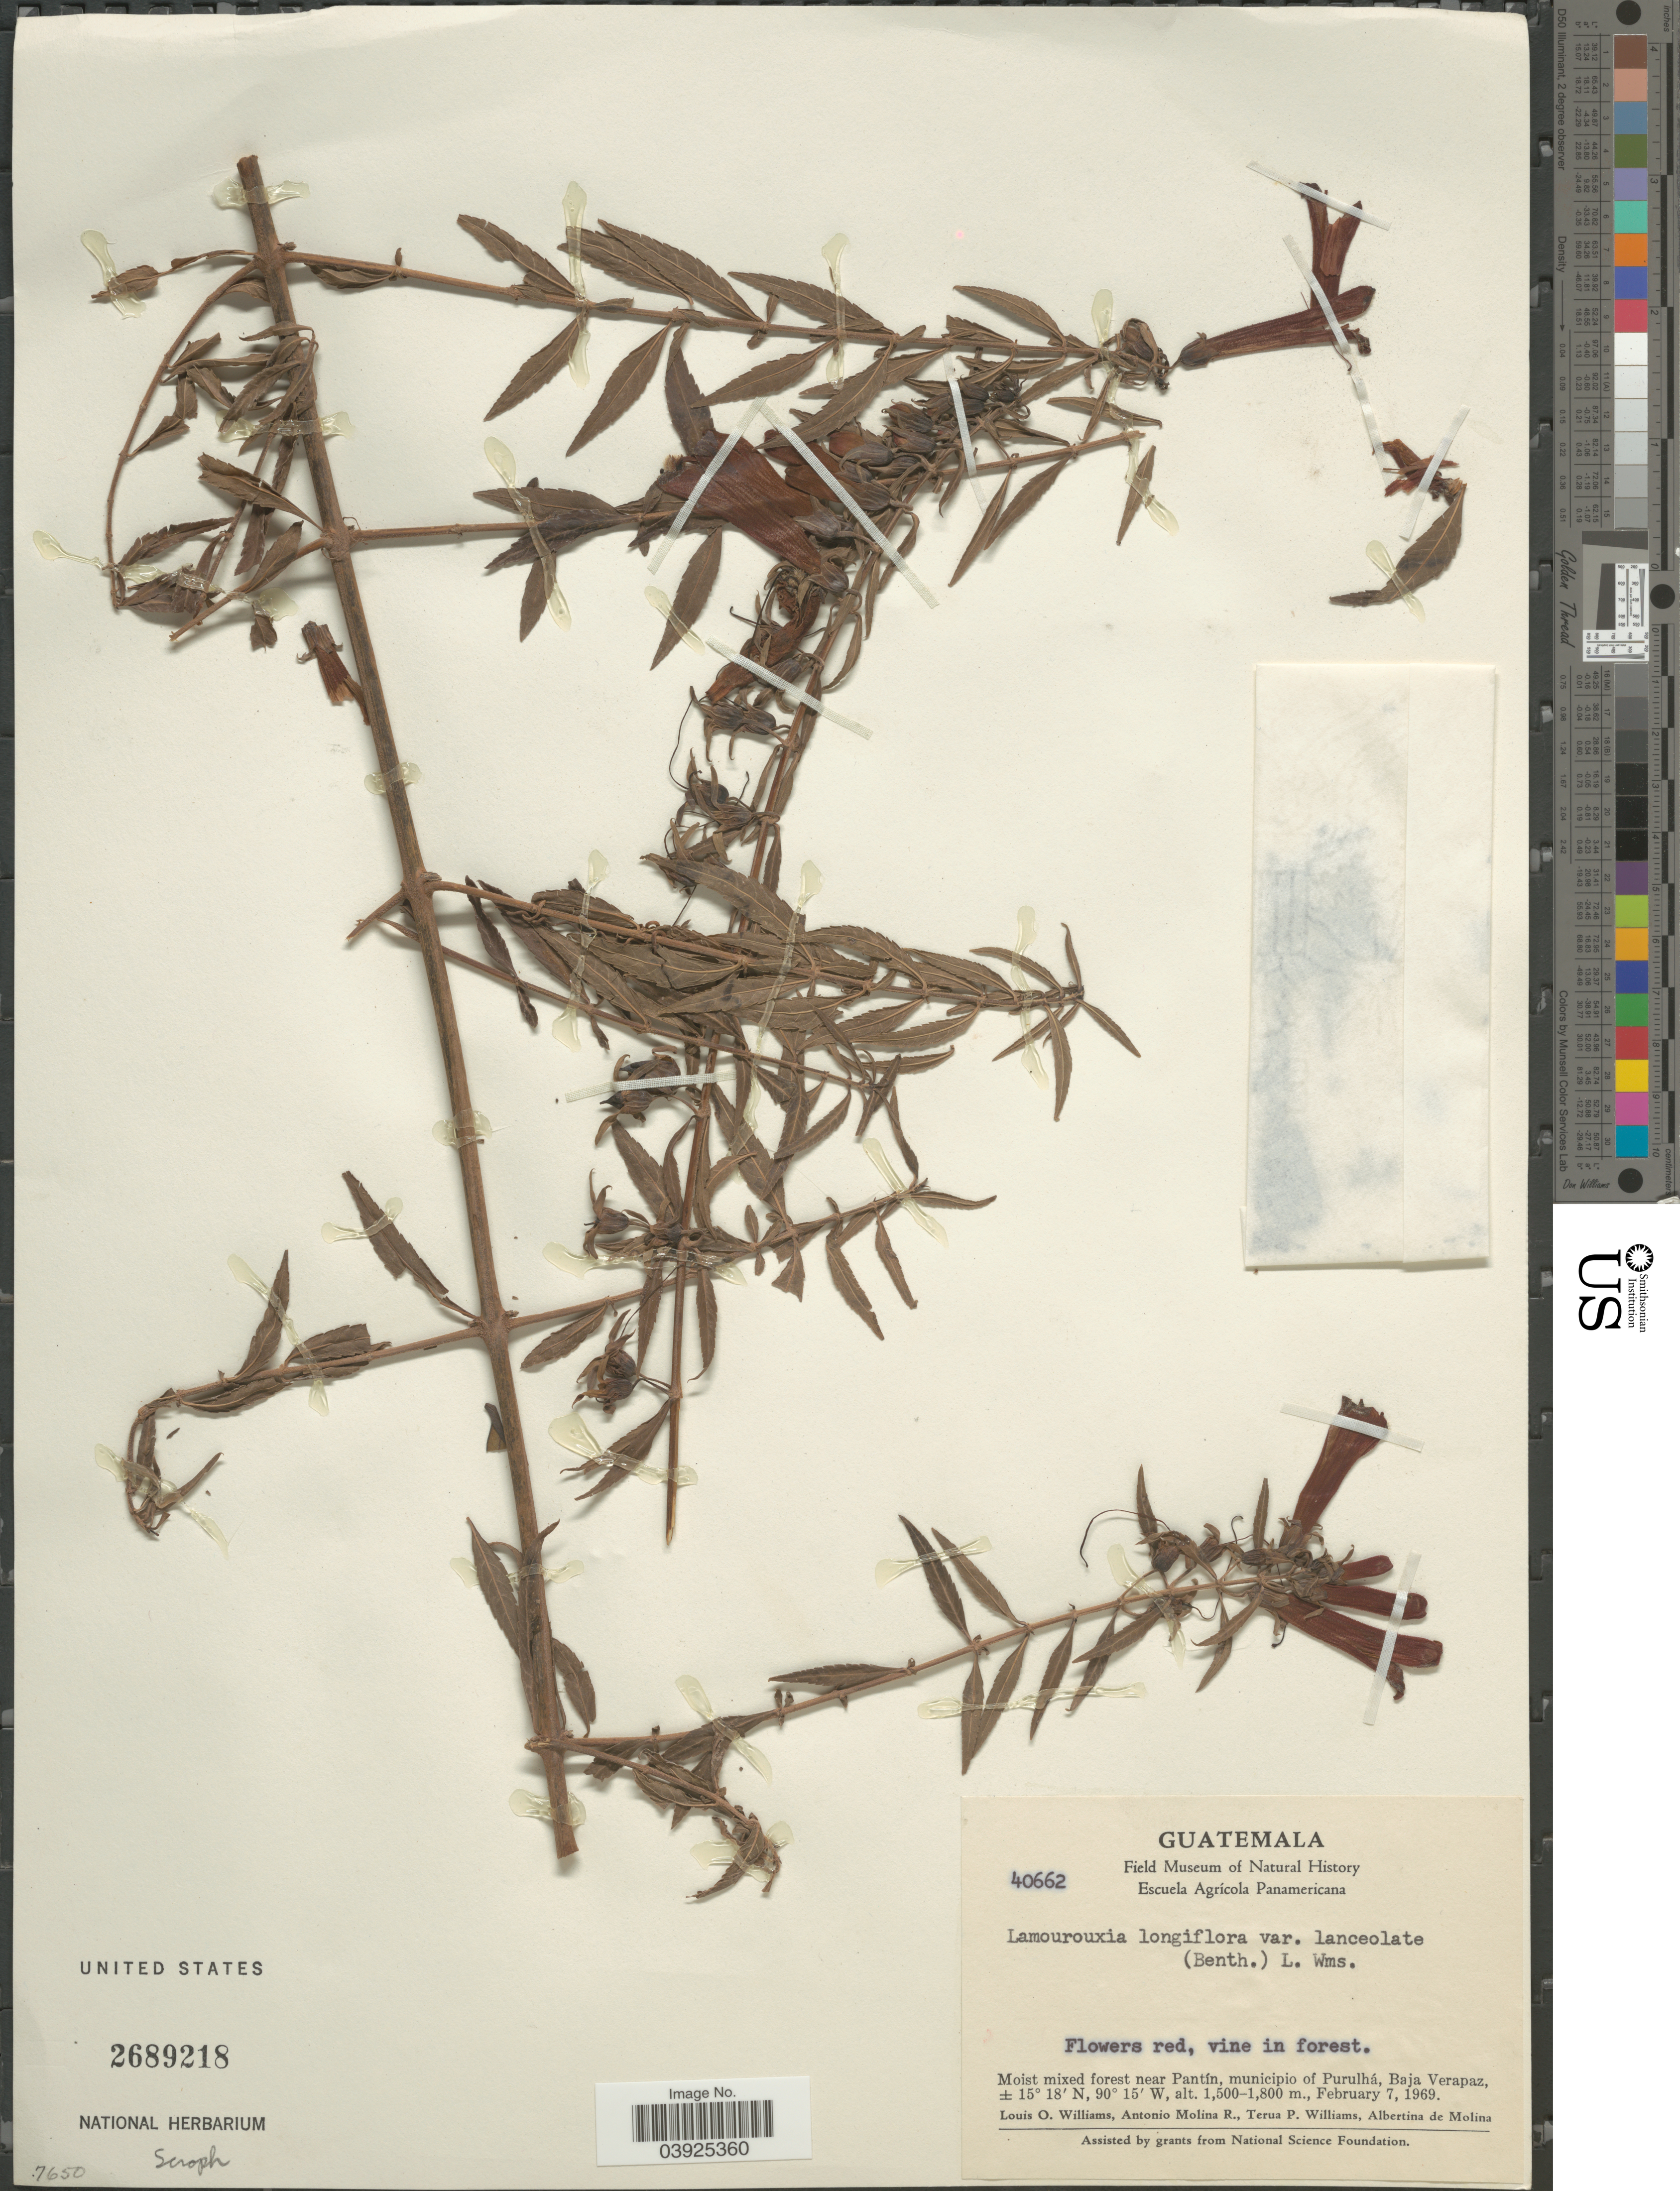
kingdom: Plantae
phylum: Tracheophyta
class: Magnoliopsida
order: Lamiales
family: Orobanchaceae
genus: Lamourouxia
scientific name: Lamourouxia longiflora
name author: (Benth.) L.O. Williams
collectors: L. O. Williams, A. Molina R., T. Williams & A. R. Molina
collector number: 40662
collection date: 1969-02-07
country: Guatemala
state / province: Baja Verapaz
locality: Moist mixed forest near Pantín, municipio of Purulhá.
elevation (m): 1500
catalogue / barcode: US 2689218